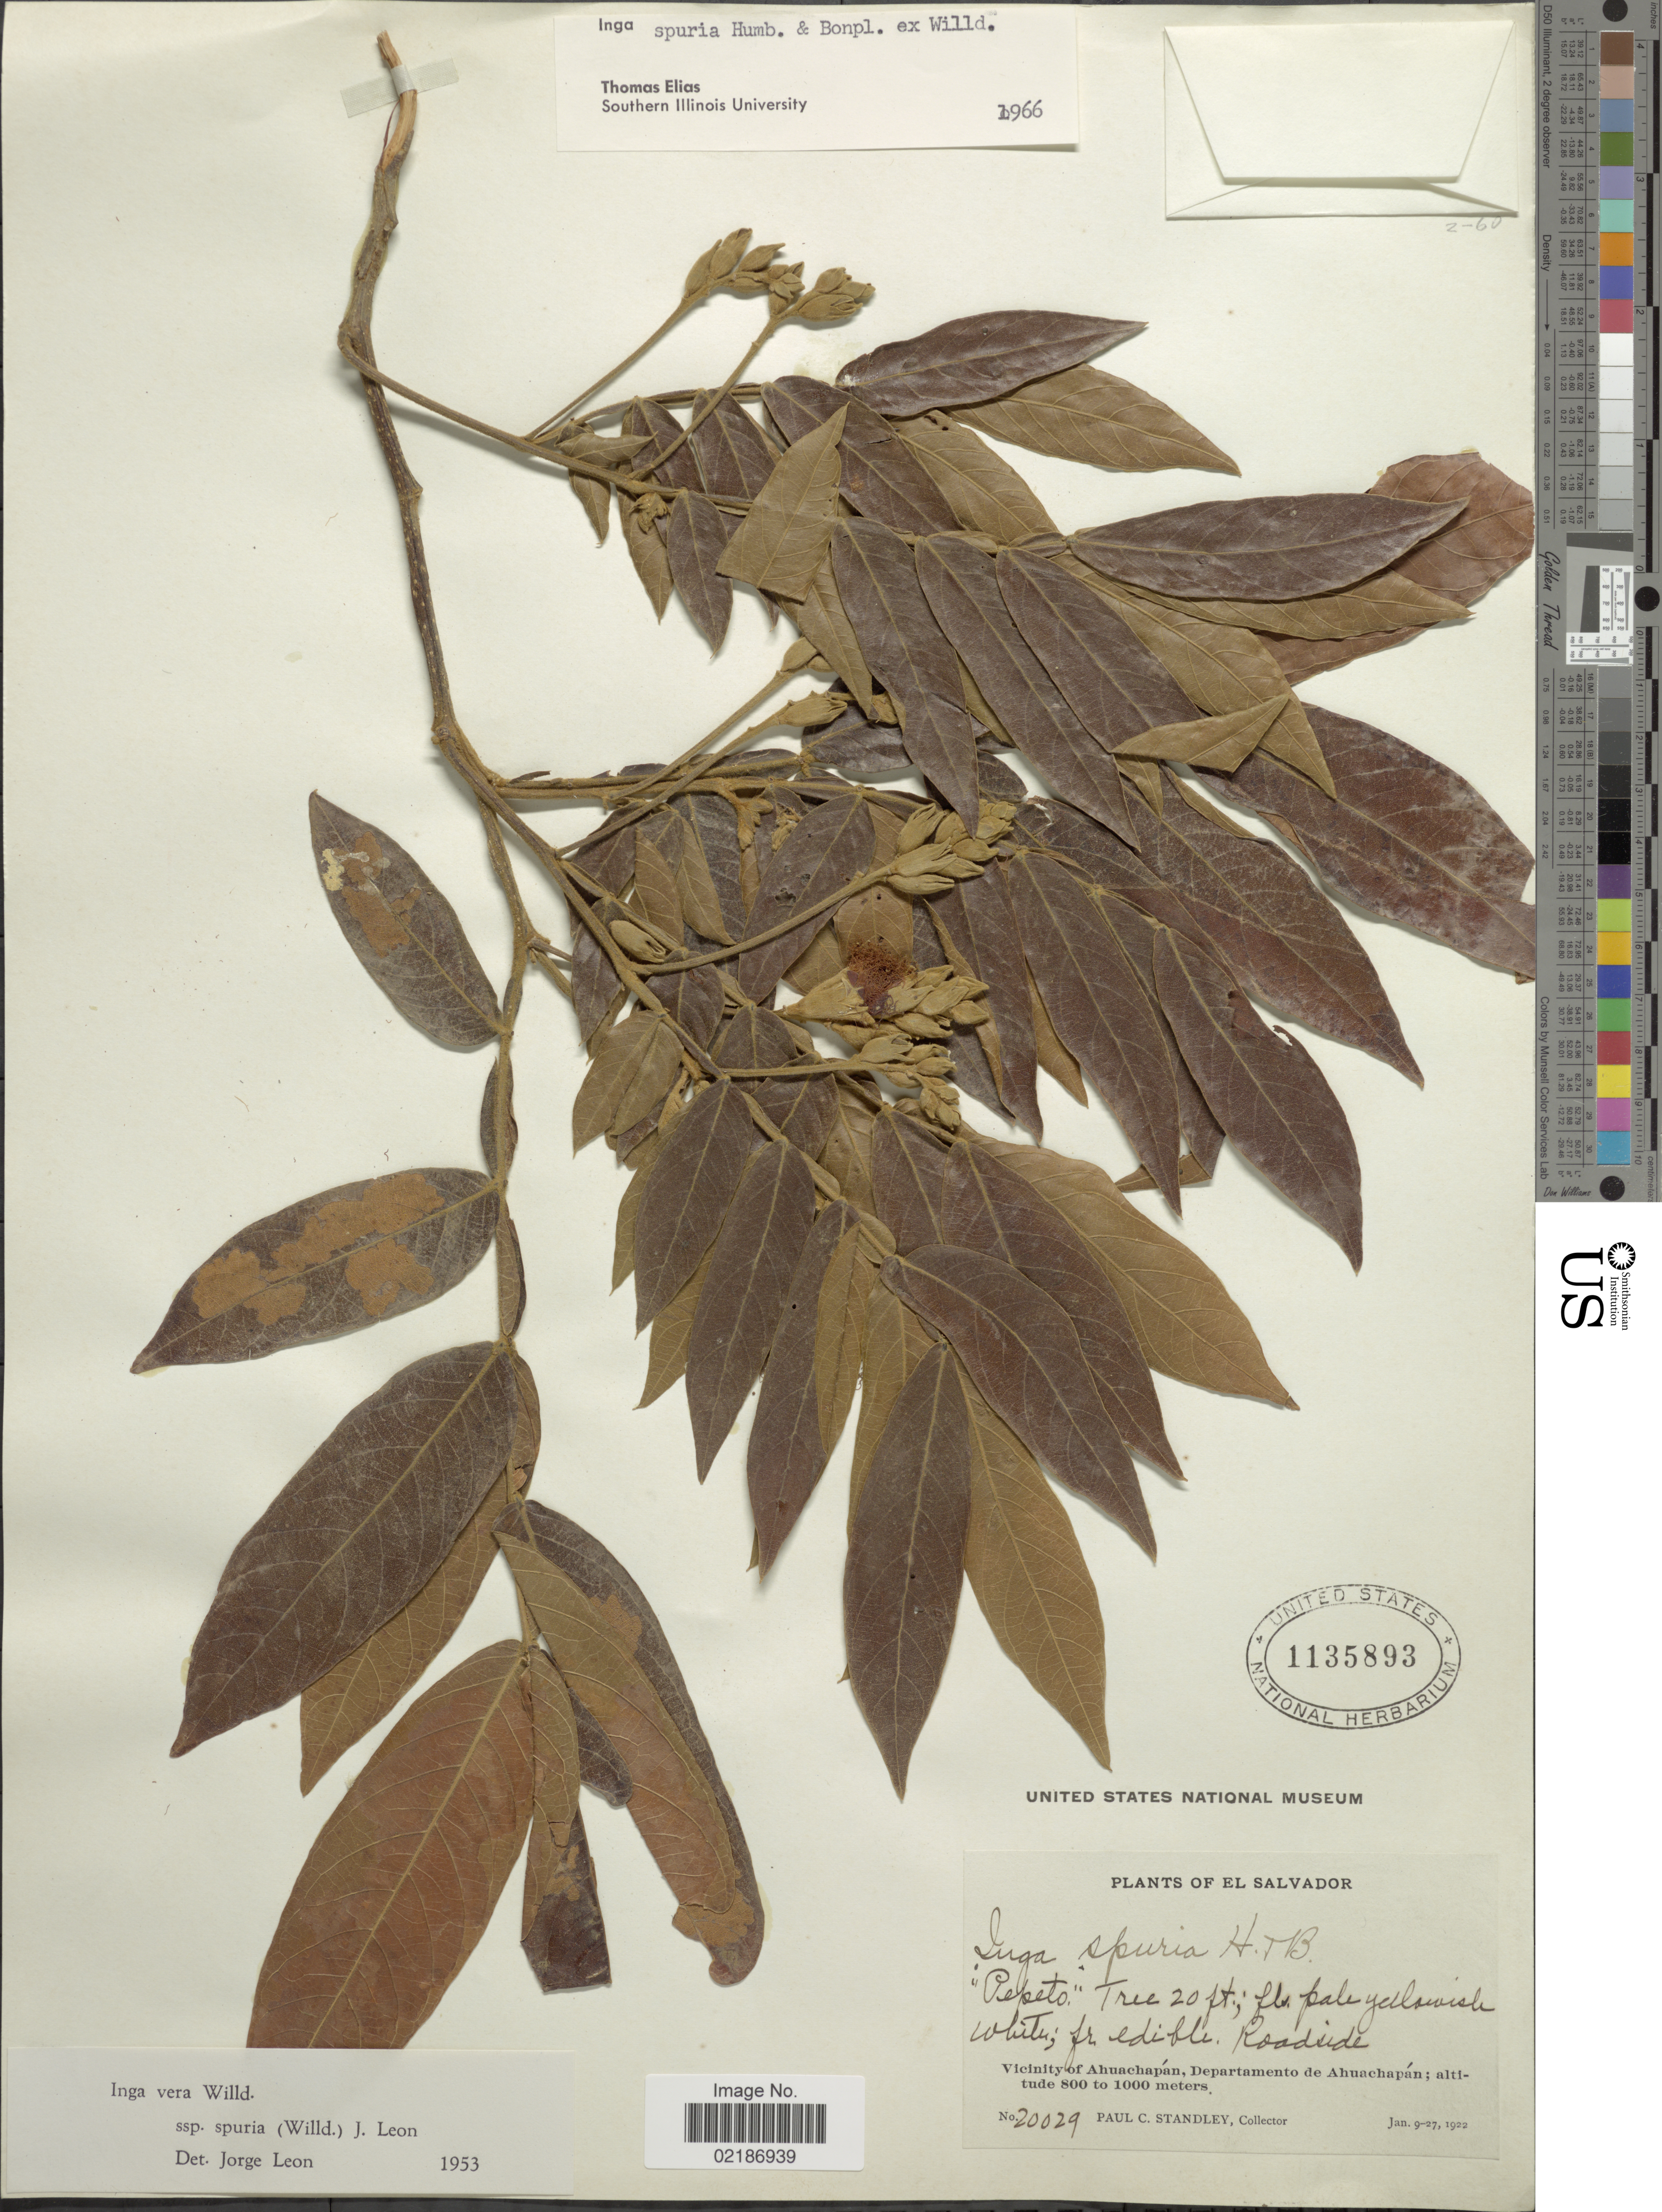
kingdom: Plantae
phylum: Tracheophyta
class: Magnoliopsida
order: Fabales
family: Fabaceae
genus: Inga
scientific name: Inga vera subsp. vera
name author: Willd.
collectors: P. C. Standley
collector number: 20029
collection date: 1922-01-09/1922-01-27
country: El Salvador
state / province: Ahuachapan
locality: Vicinity of Ahuachapan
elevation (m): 800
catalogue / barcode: US 1135893